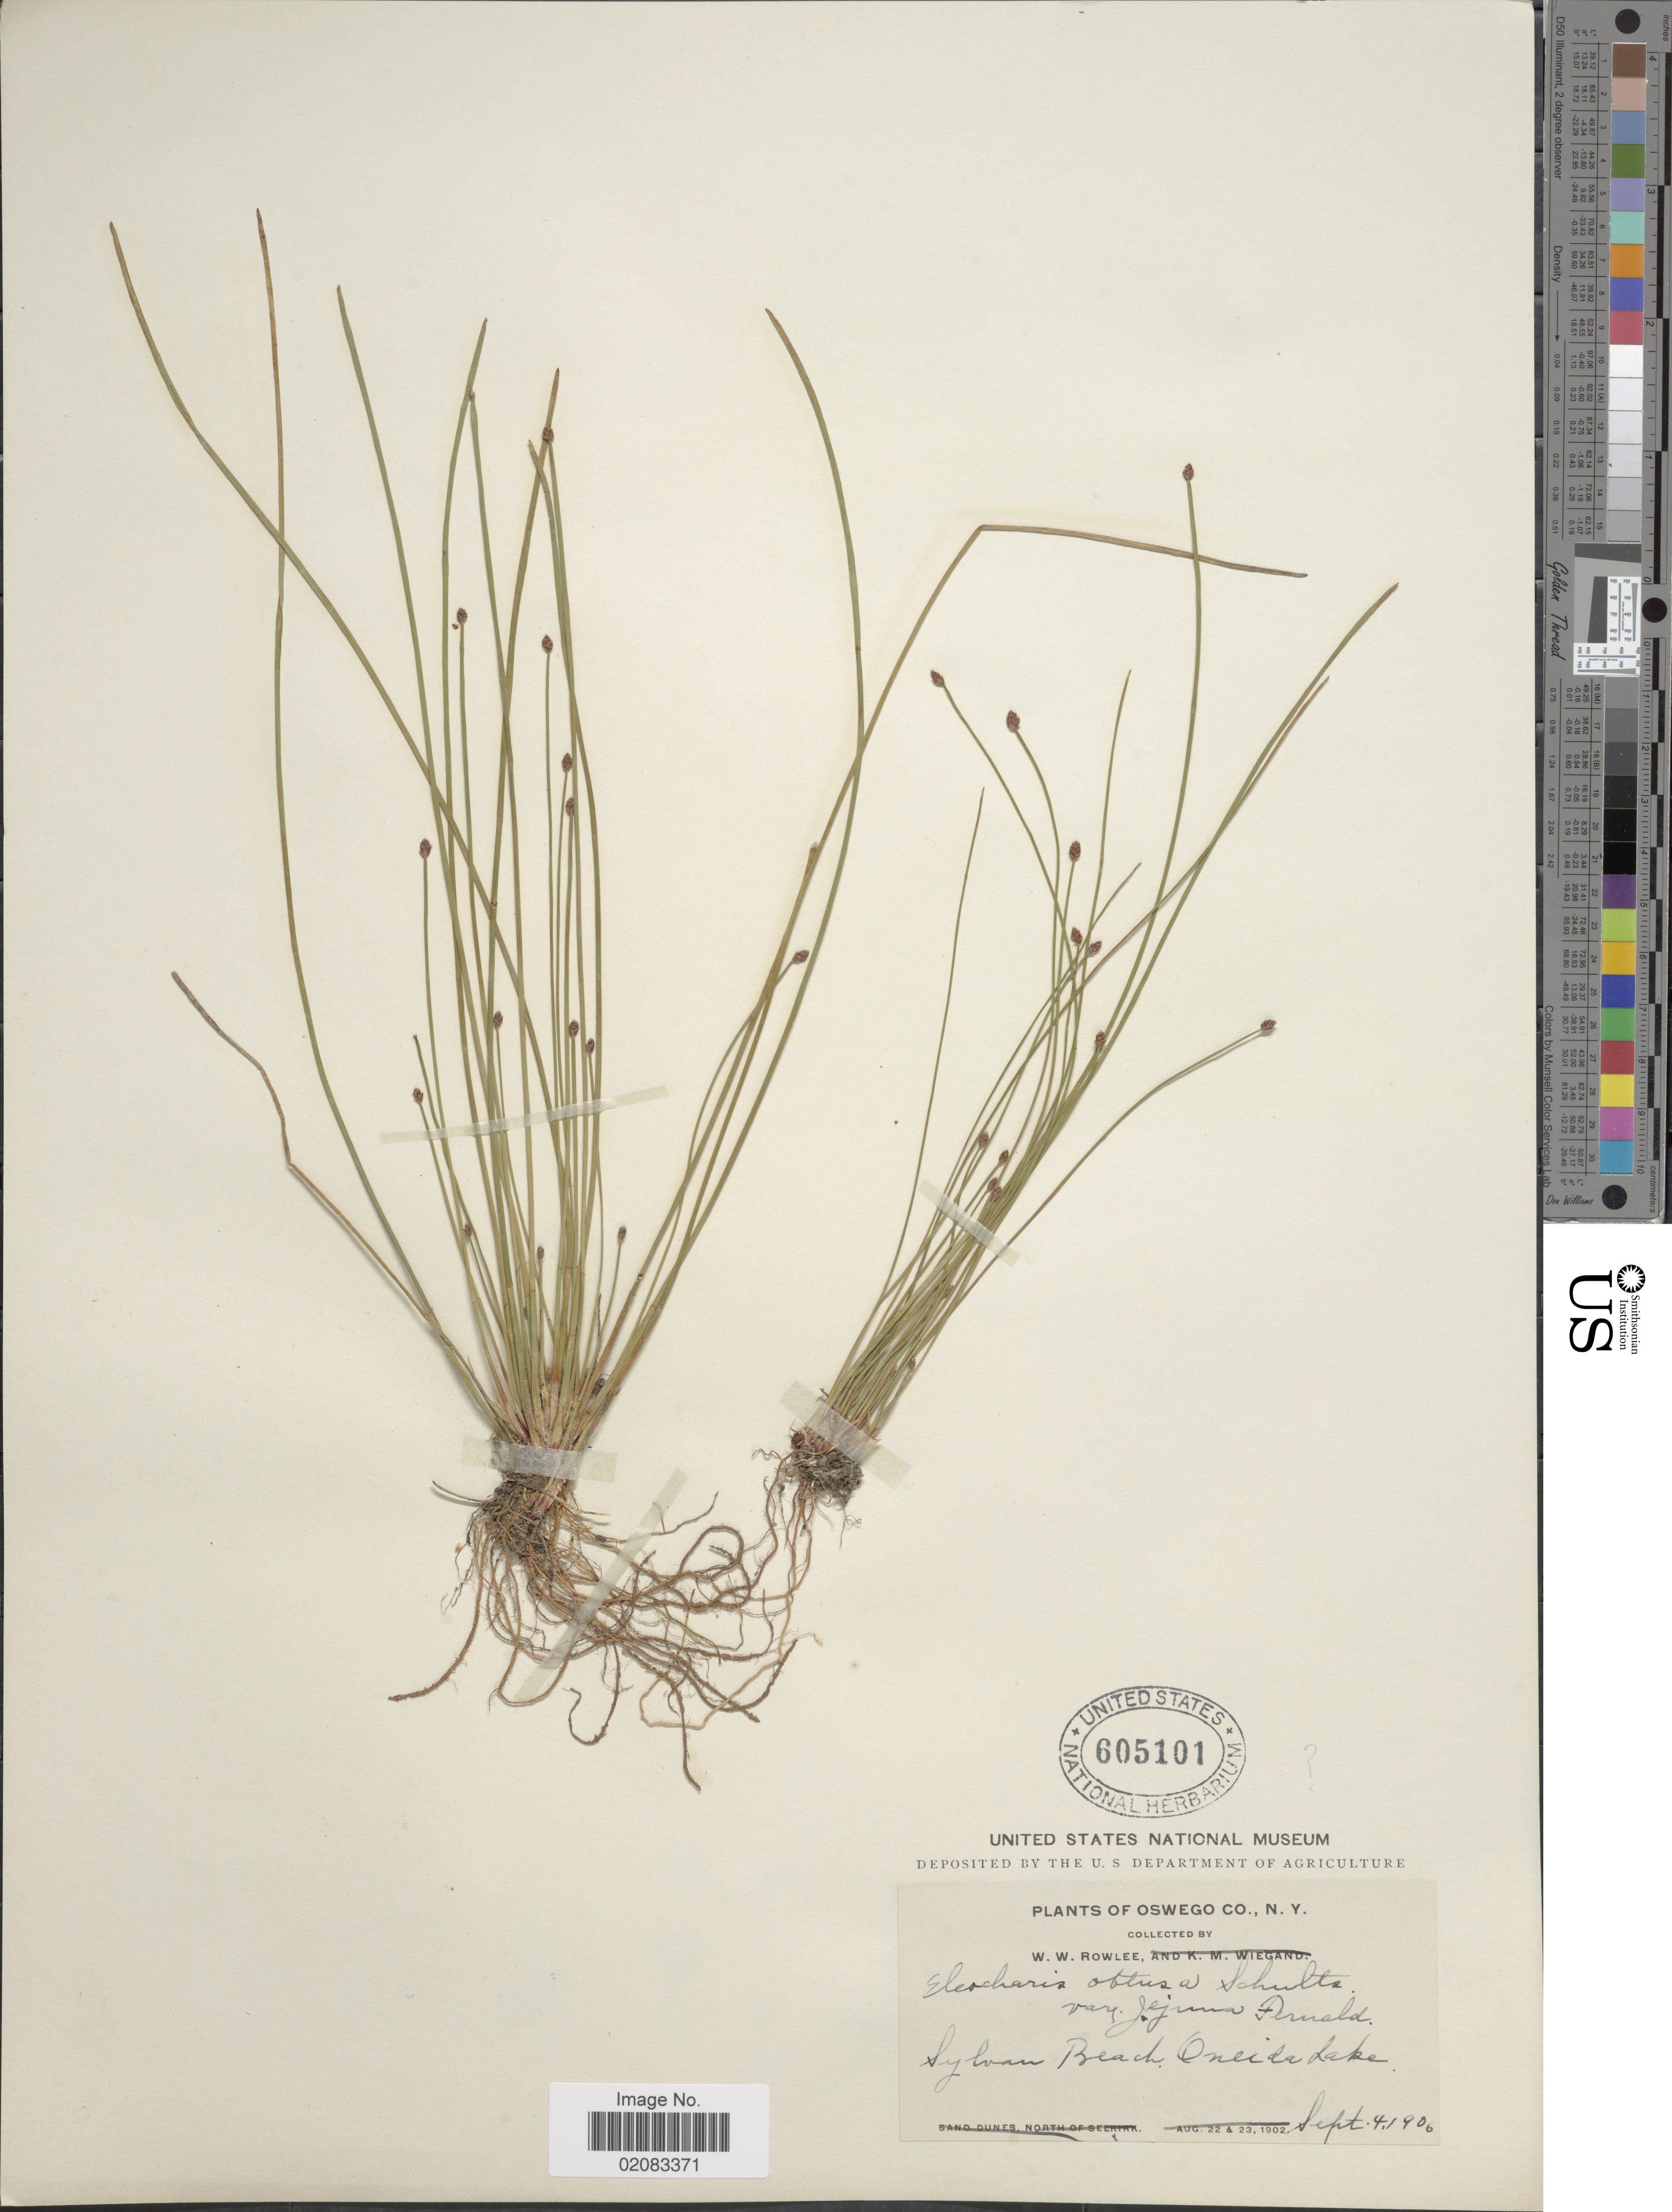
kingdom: Plantae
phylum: Tracheophyta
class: Liliopsida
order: Poales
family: Cyperaceae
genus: Eleocharis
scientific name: Eleocharis obtusa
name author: (Willd.) Schult.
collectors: W. W. Rowlee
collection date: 1906-09-04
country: United States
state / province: New York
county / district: Oneida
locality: Oswego Co, Sylvan Beach, Oneida Lake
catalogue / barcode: US 605101